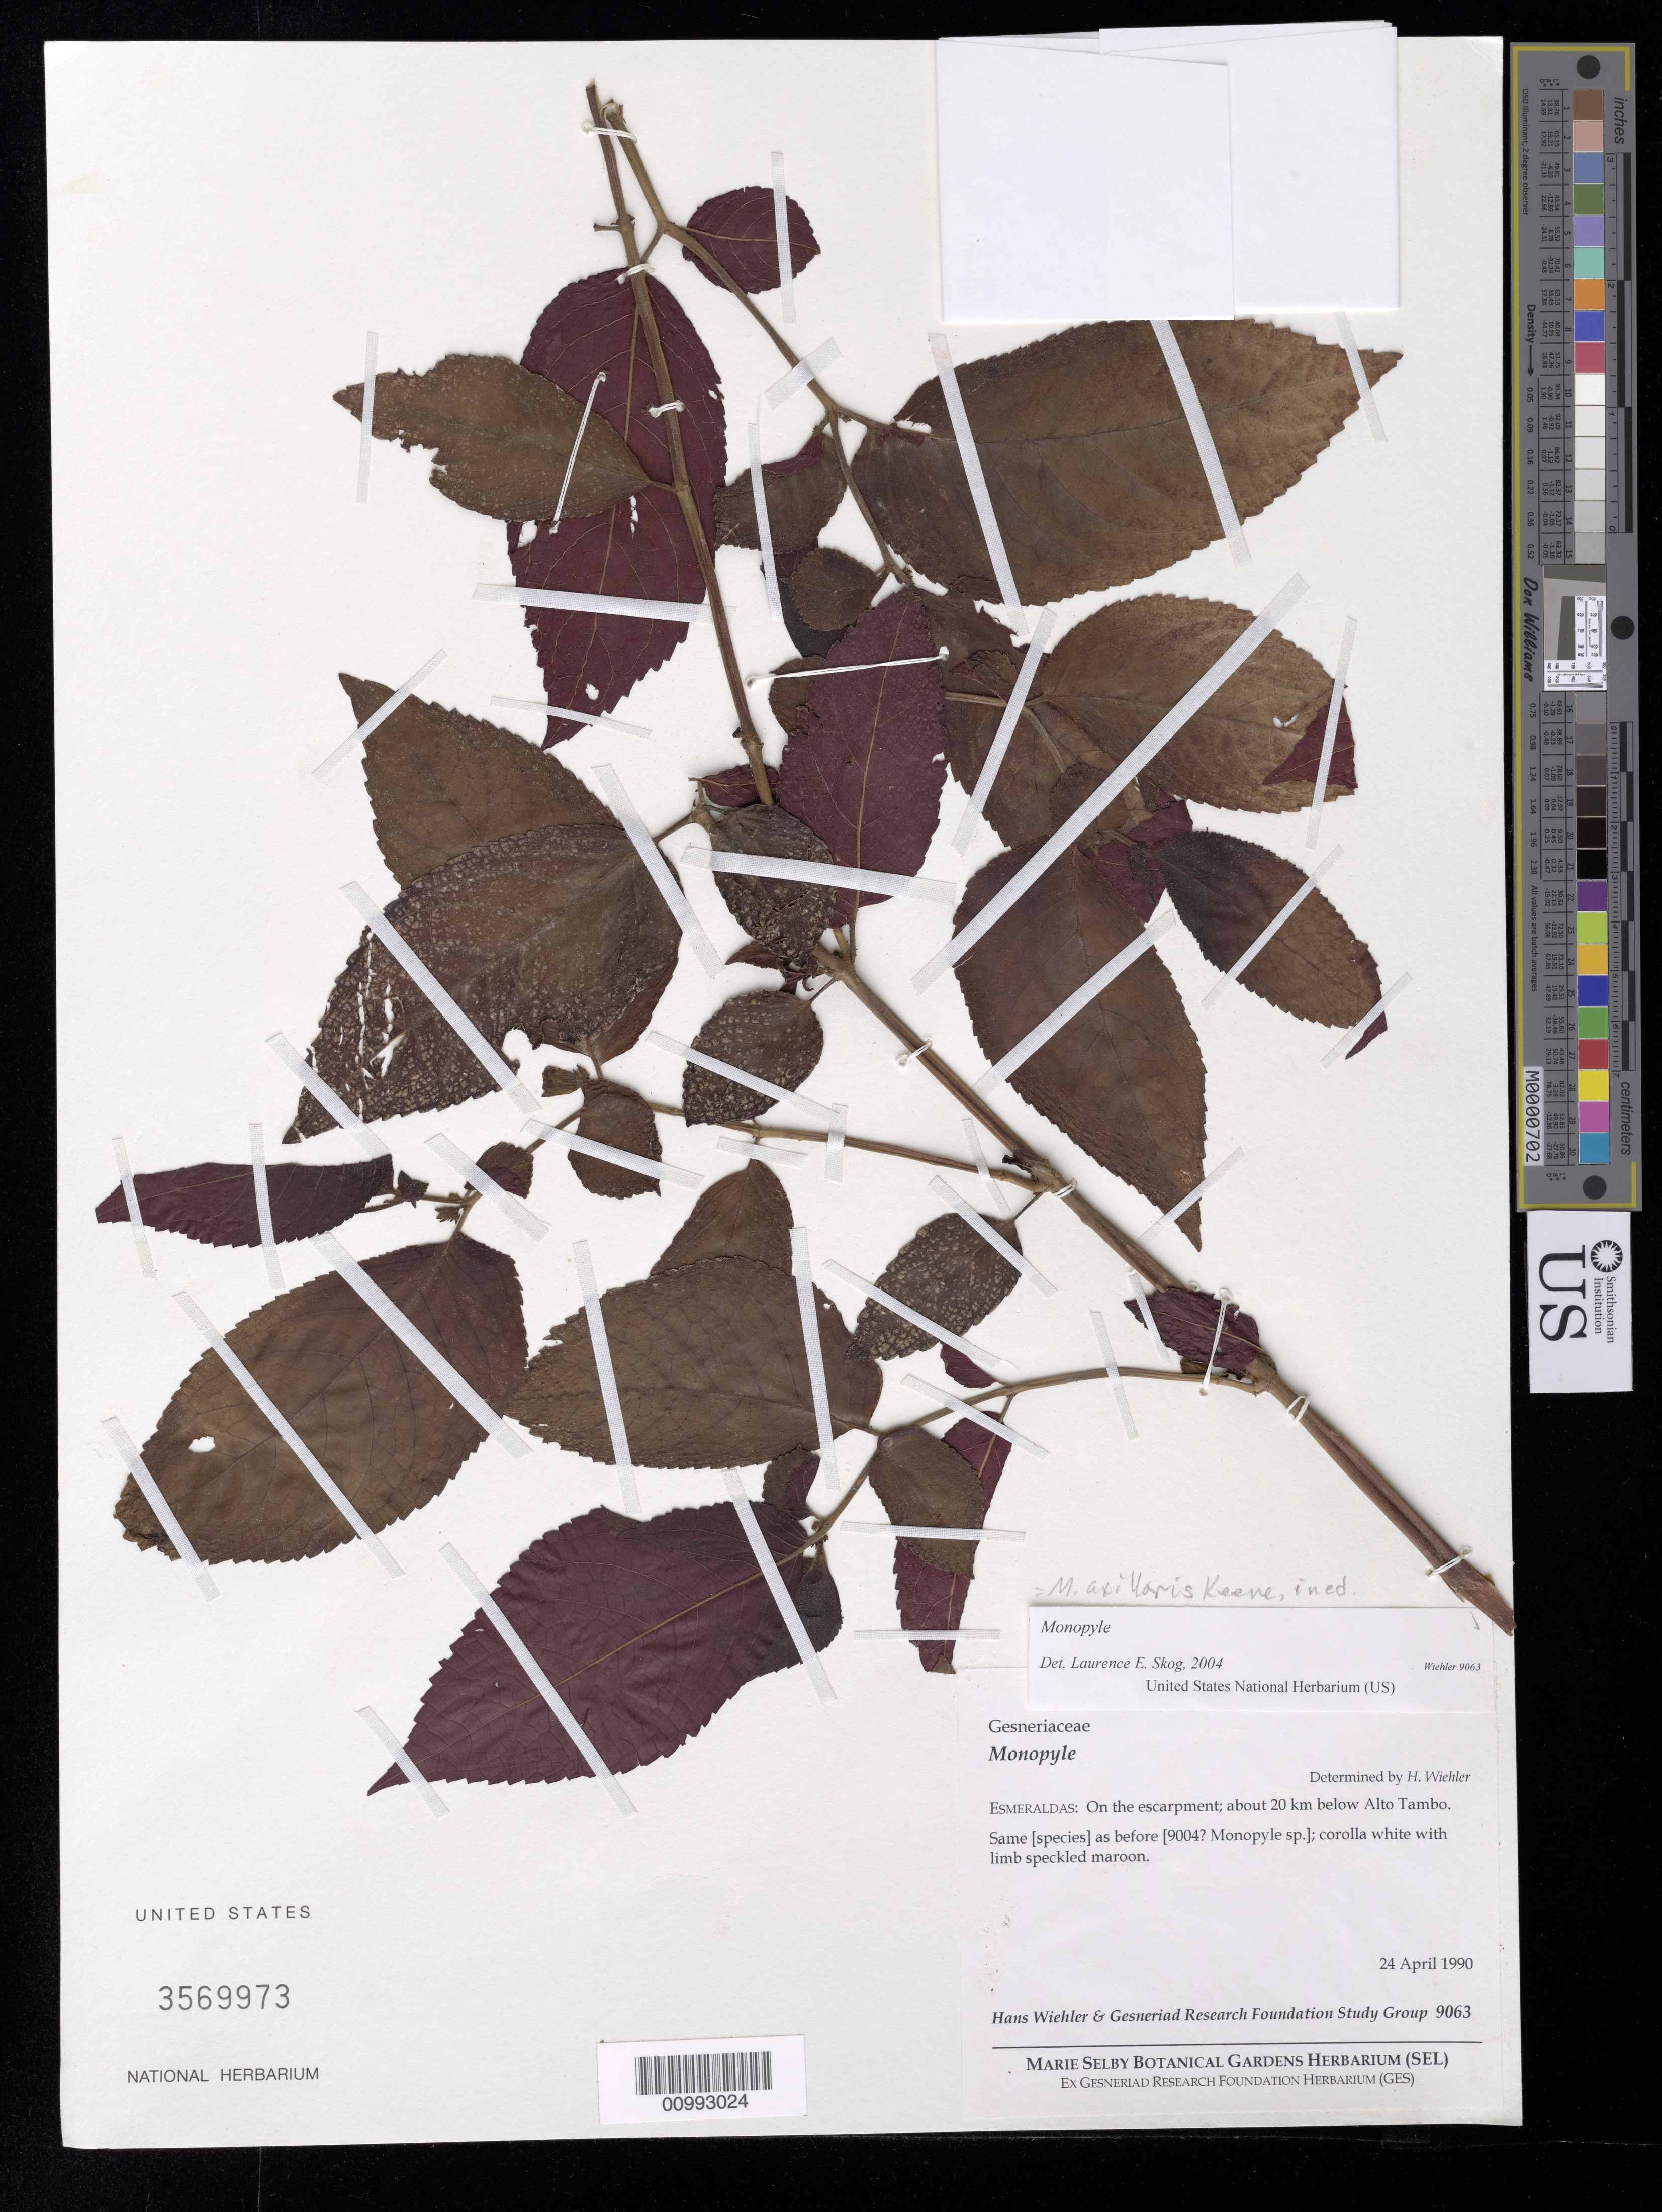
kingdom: Plantae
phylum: Tracheophyta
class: Magnoliopsida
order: Lamiales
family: Gesneriaceae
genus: Monopyle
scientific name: Monopyle sp.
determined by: Skog, Laurence E.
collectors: H. J. Wiehler & GRF Study Group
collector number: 9063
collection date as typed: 24 Apr 1990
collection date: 1990-04-24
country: Ecuador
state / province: Esmeraldas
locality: Esmeraldas: on the escarpment; about 20 km below Alto Tambo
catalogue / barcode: US 3569973